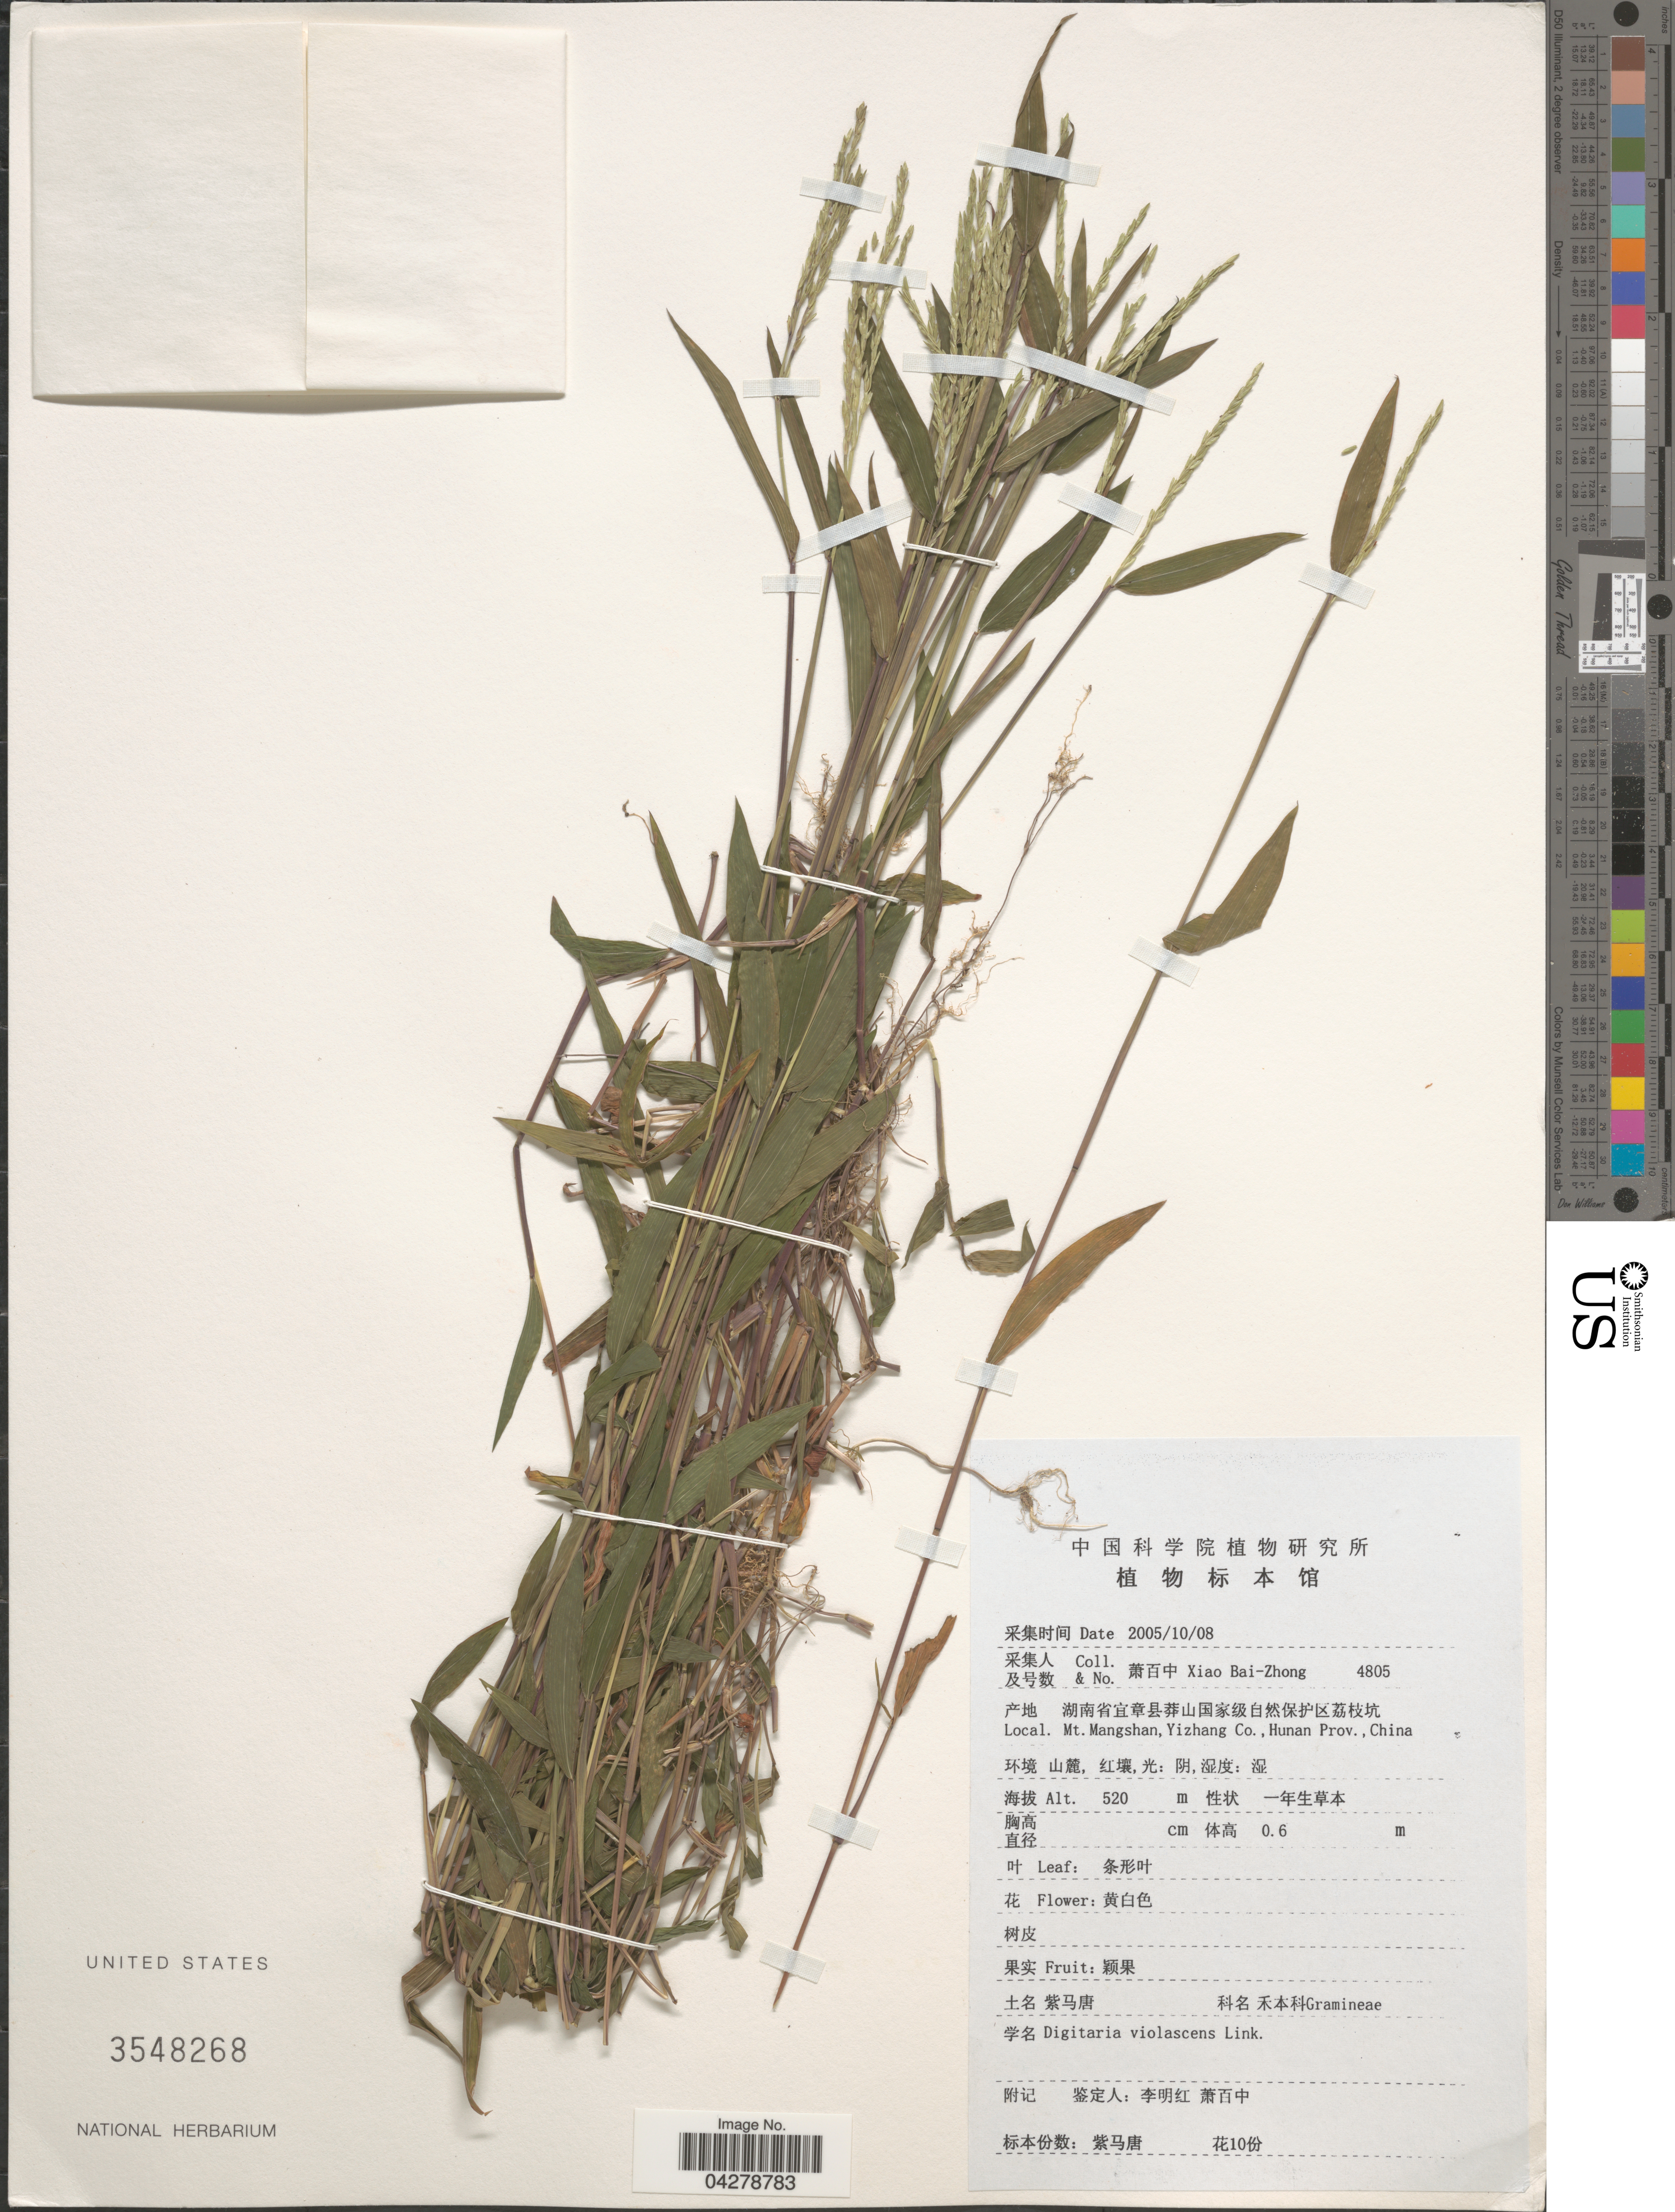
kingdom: Plantae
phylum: Tracheophyta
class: Liliopsida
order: Poales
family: Poaceae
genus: Digitaria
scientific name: Digitaria violascens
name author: Link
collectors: B. Z. Xiao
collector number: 4805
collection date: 2005-10-08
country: China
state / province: Hunan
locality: X. Mt. Mangshan, Yizhang Co.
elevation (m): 520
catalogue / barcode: US 3548268